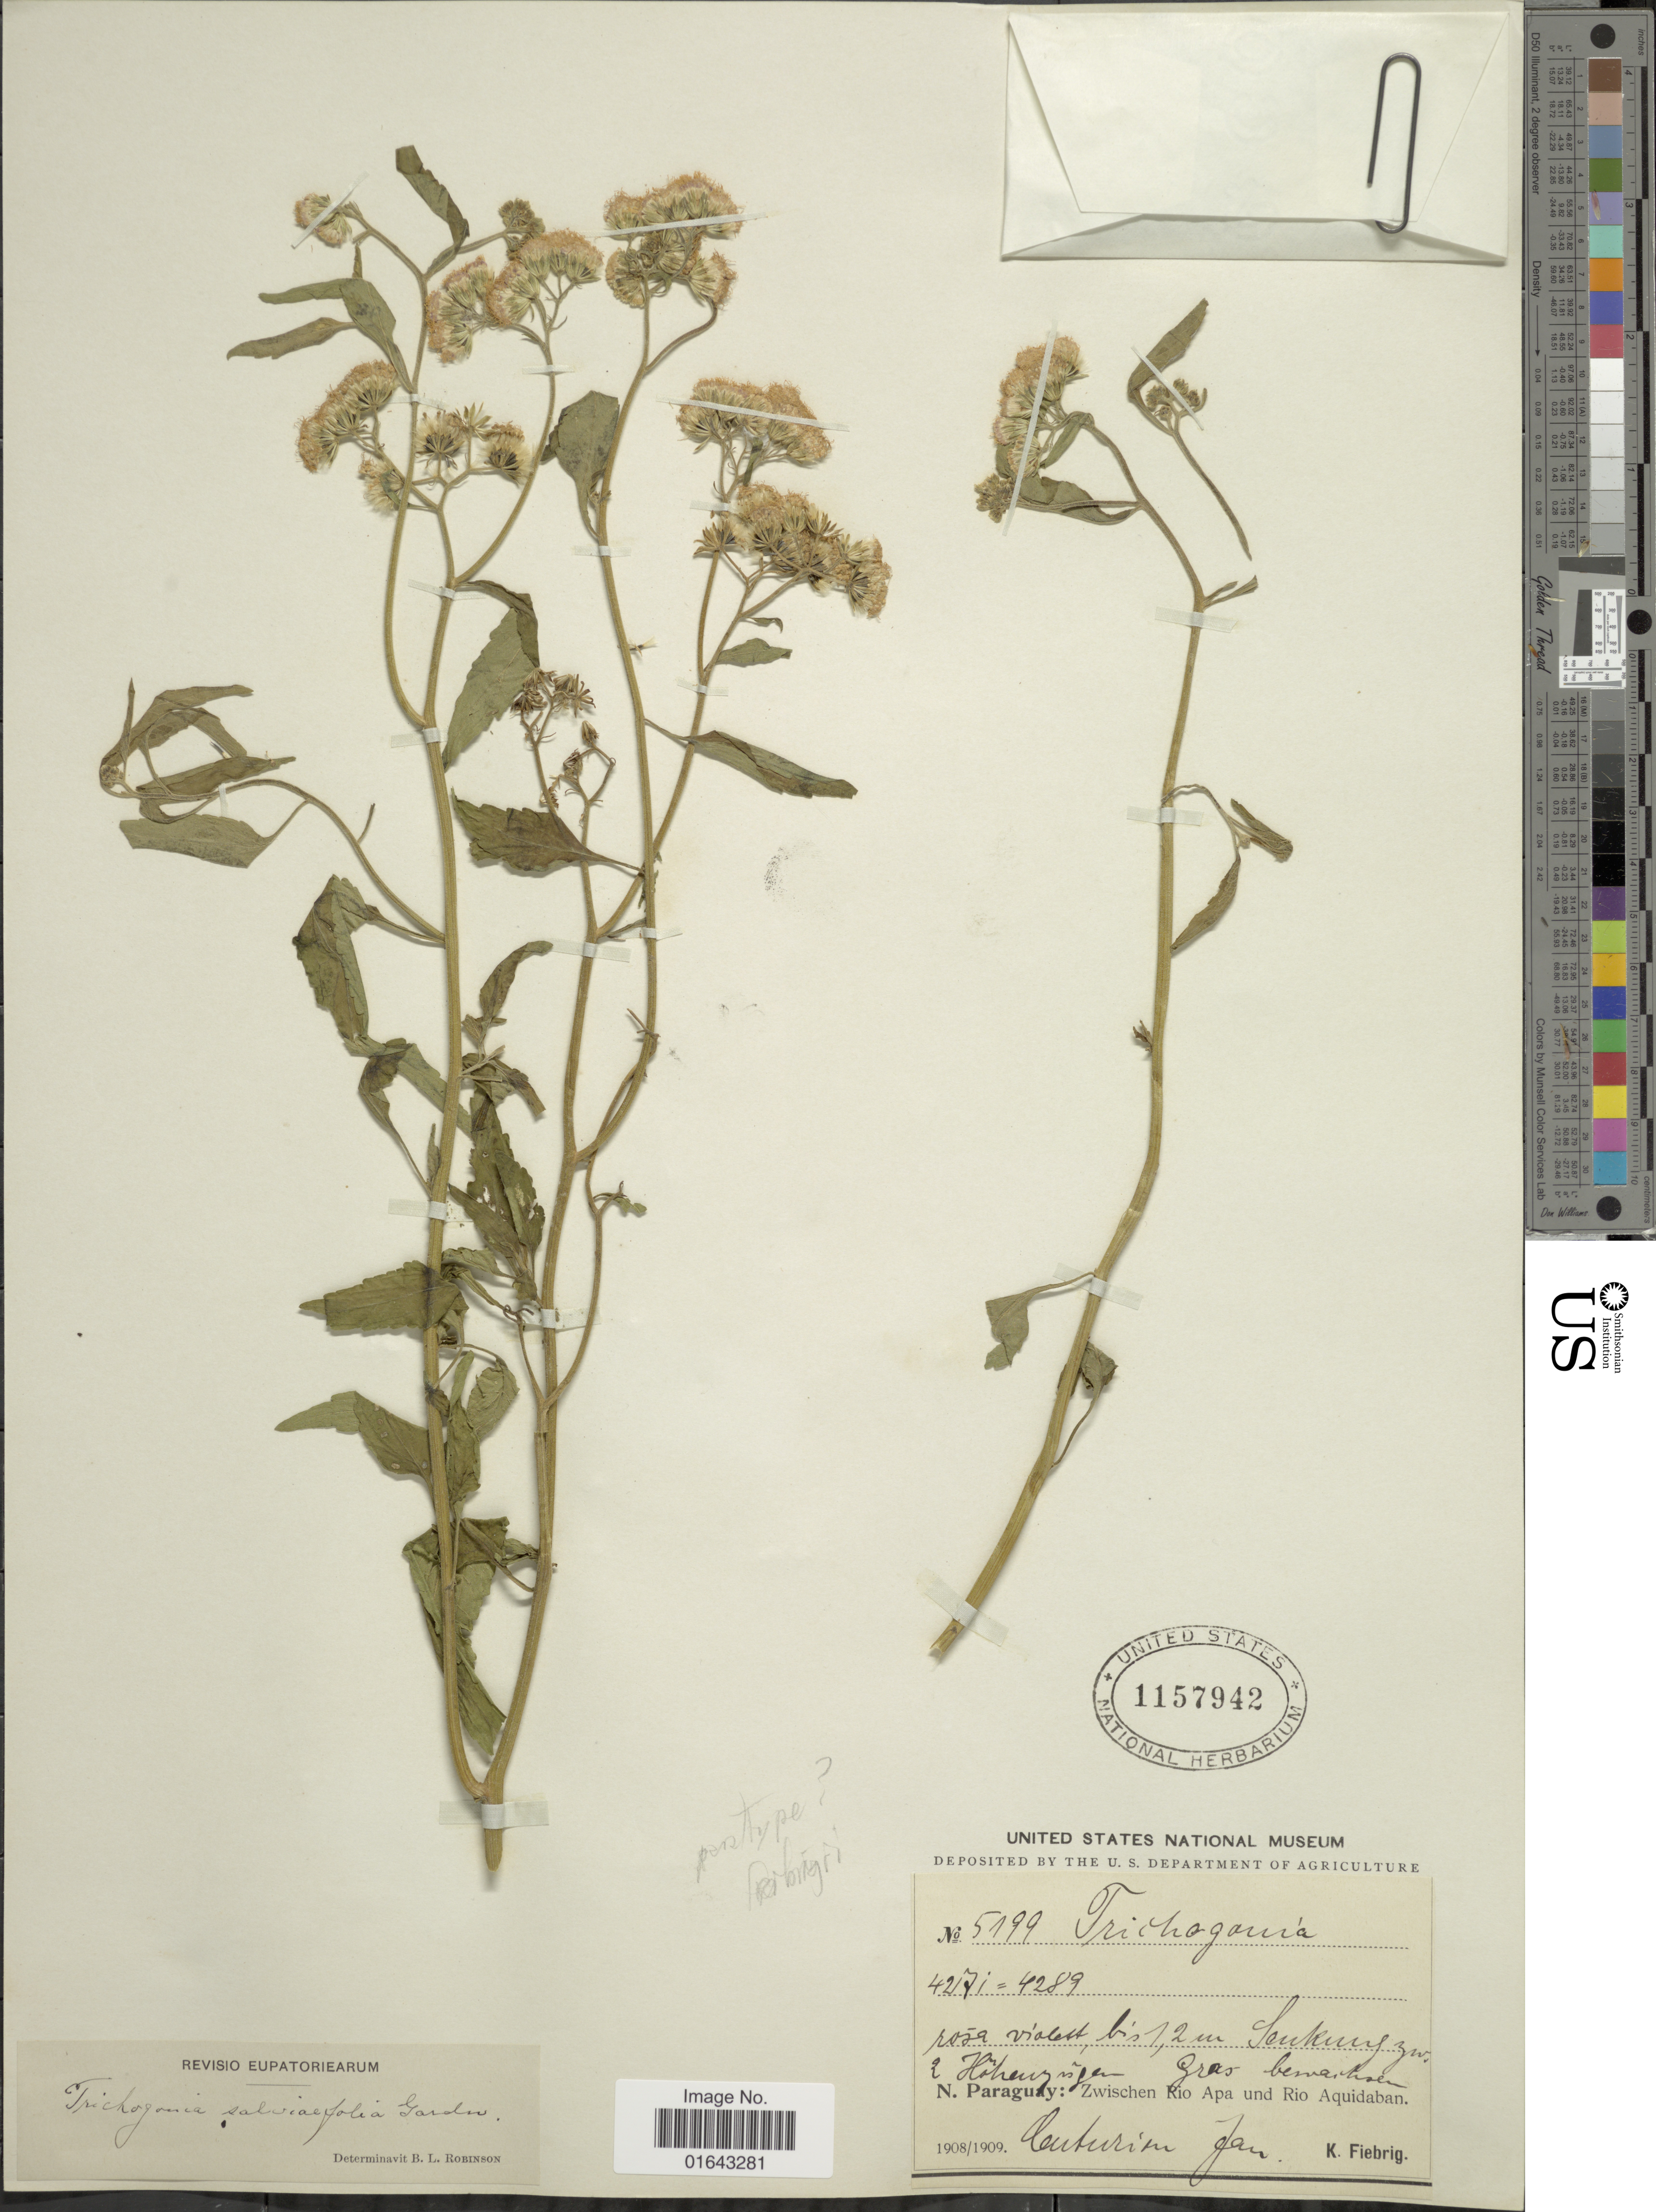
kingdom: Plantae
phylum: Tracheophyta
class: Magnoliopsida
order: Asterales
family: Asteraceae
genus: Trichogonia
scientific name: Trichogonia fiebrigii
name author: Mattf. in Pilg.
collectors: K. Fiebrig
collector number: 5199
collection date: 1908/1909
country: Paraguay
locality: N. Paraguay: Zwischen Rio Apa und Rio Aquidaban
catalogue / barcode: US 1157942